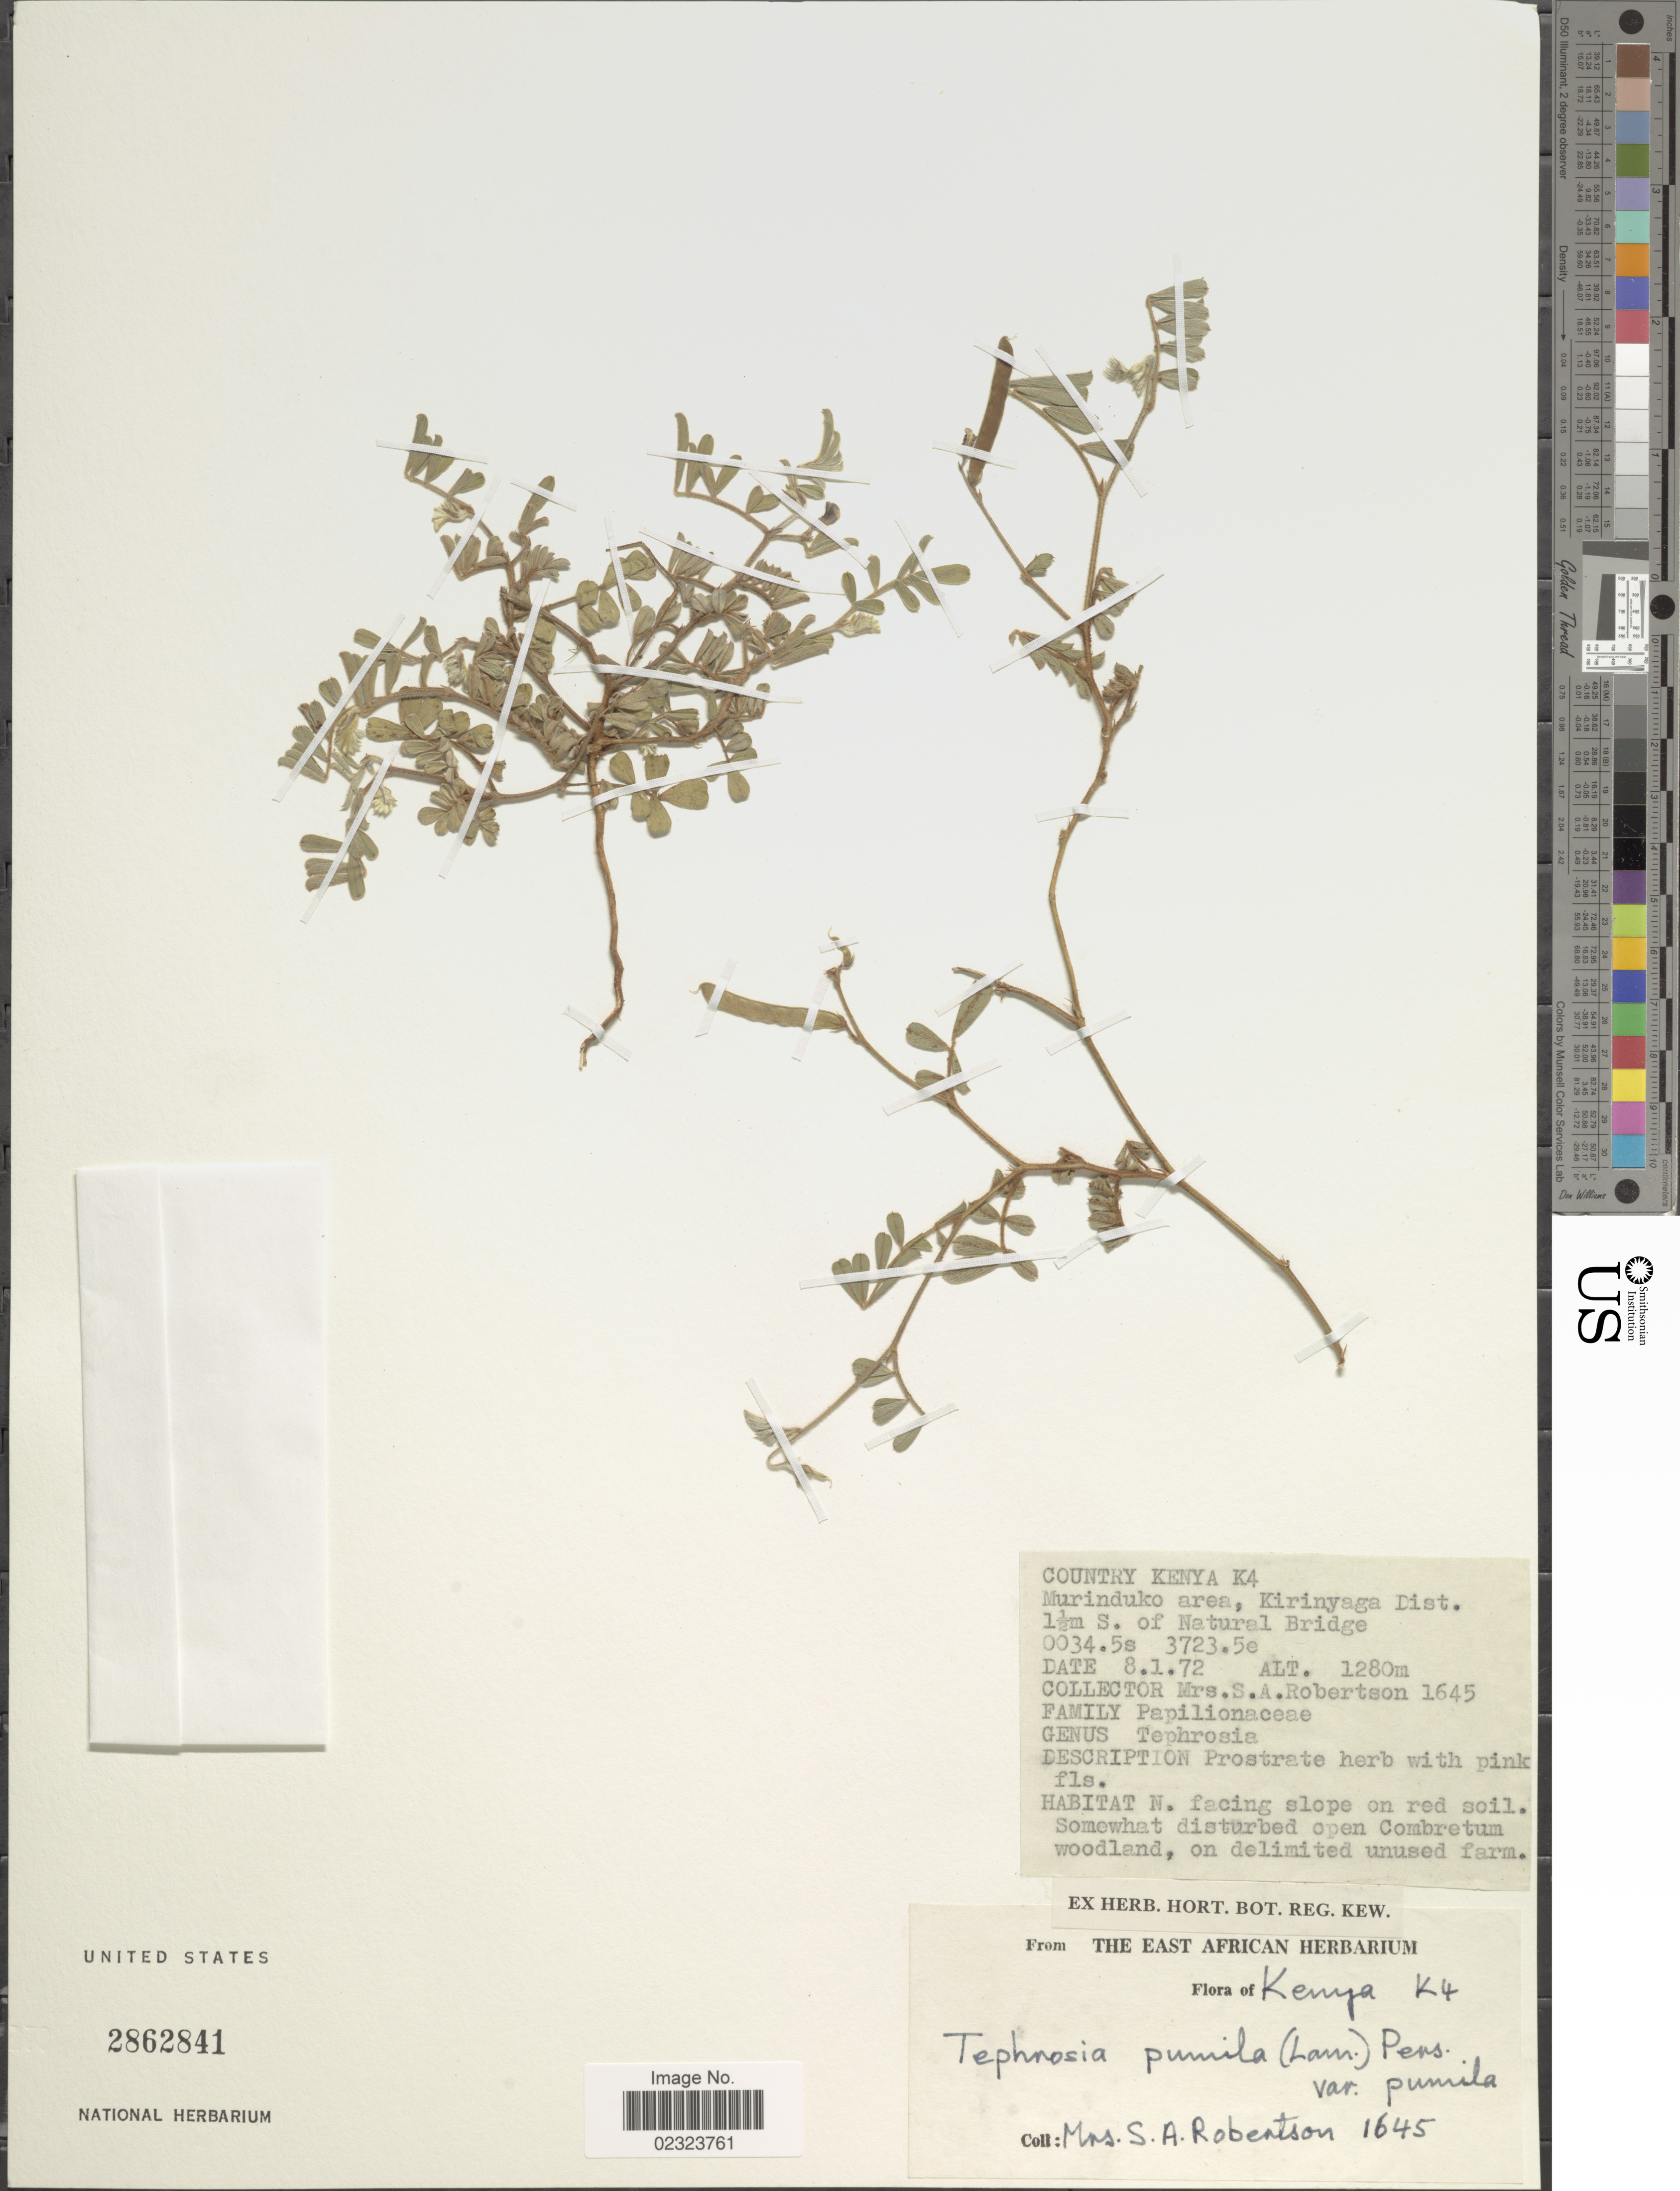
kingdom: Plantae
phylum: Tracheophyta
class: Magnoliopsida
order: Fabales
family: Fabaceae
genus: Tephrosia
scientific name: Tephrosia pumila var. pumila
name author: (Lam.) Pers.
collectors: S. Robertson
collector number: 1645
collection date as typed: Transcribed d/m/y: 8/1/72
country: Kenya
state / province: Kirinyaga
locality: K4, Murinduko area, 1 1/2 m S. of Natural Bridge, N. facing slope on red soil.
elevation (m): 1280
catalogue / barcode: US 2862841